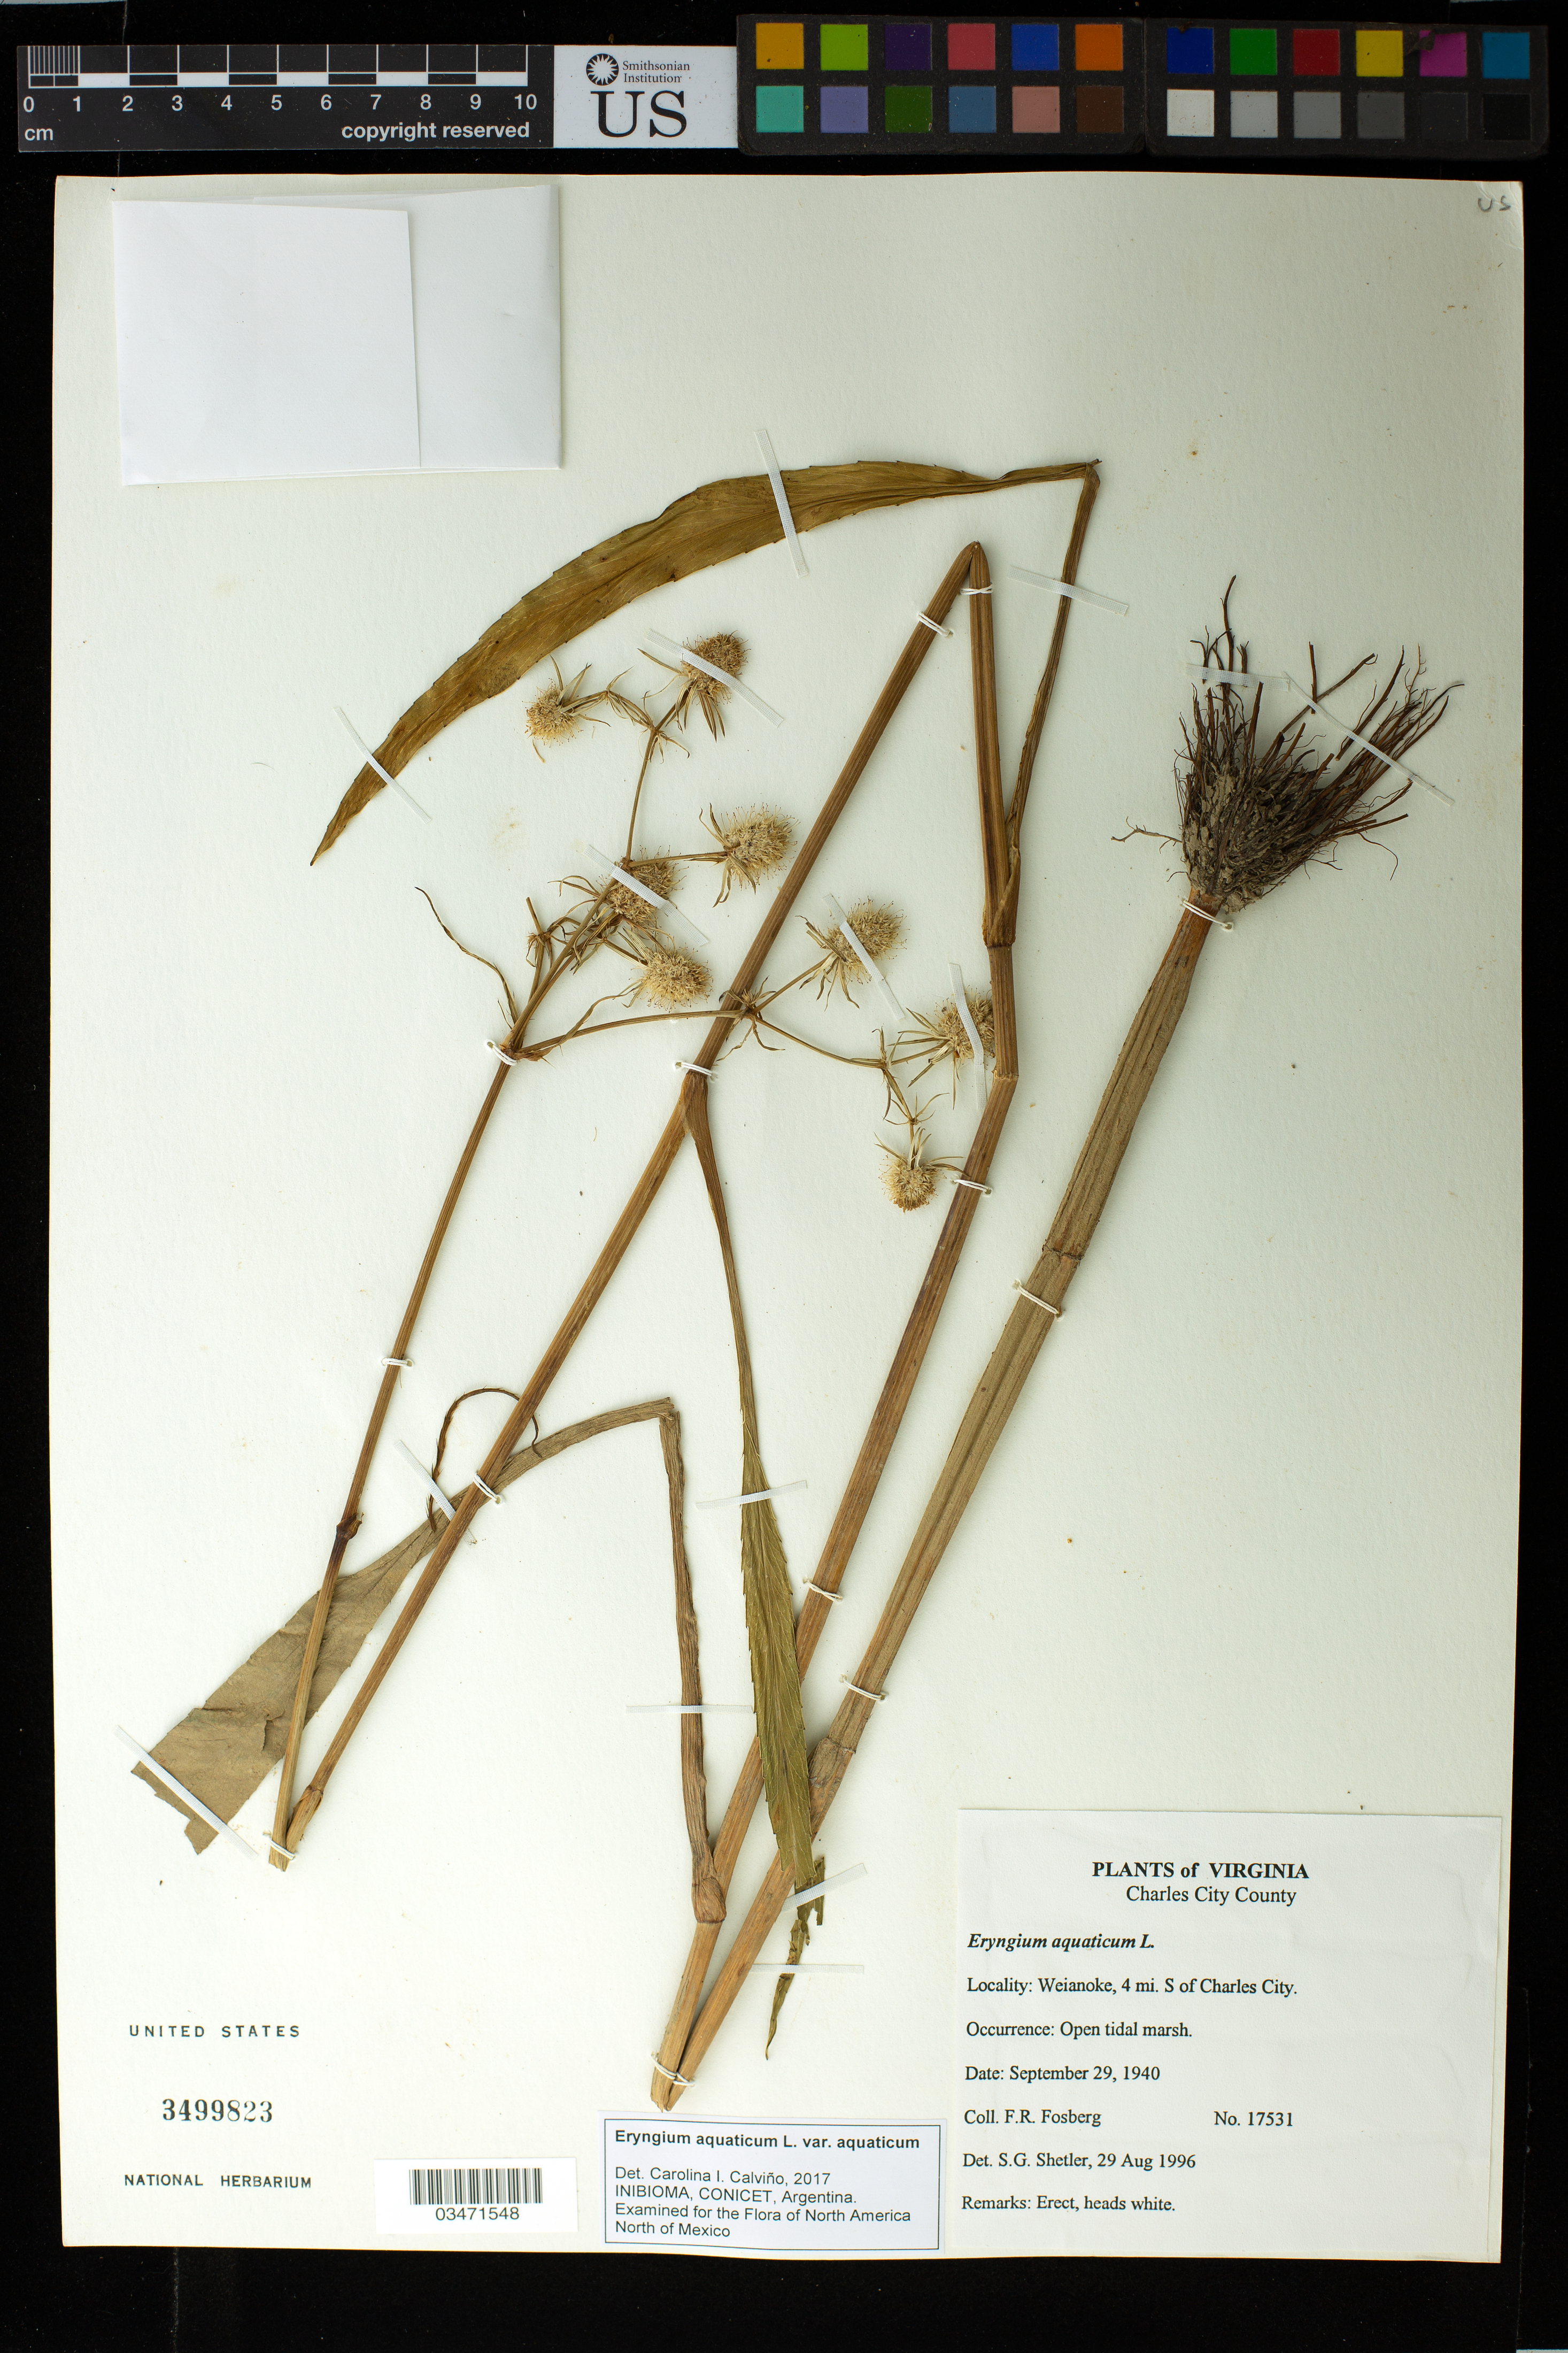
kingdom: Plantae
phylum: Tracheophyta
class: Magnoliopsida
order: Apiales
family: Apiaceae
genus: Eryngium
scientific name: Eryngium aquaticum var. aquaticum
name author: L.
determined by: Calviño, C. I.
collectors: F. R. Fosberg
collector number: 17531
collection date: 1940-09-29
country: United States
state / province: Virginia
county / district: Charles City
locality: Weianoke, 4 miles S of Charles City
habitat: Open tidal marsh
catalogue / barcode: US 3499823